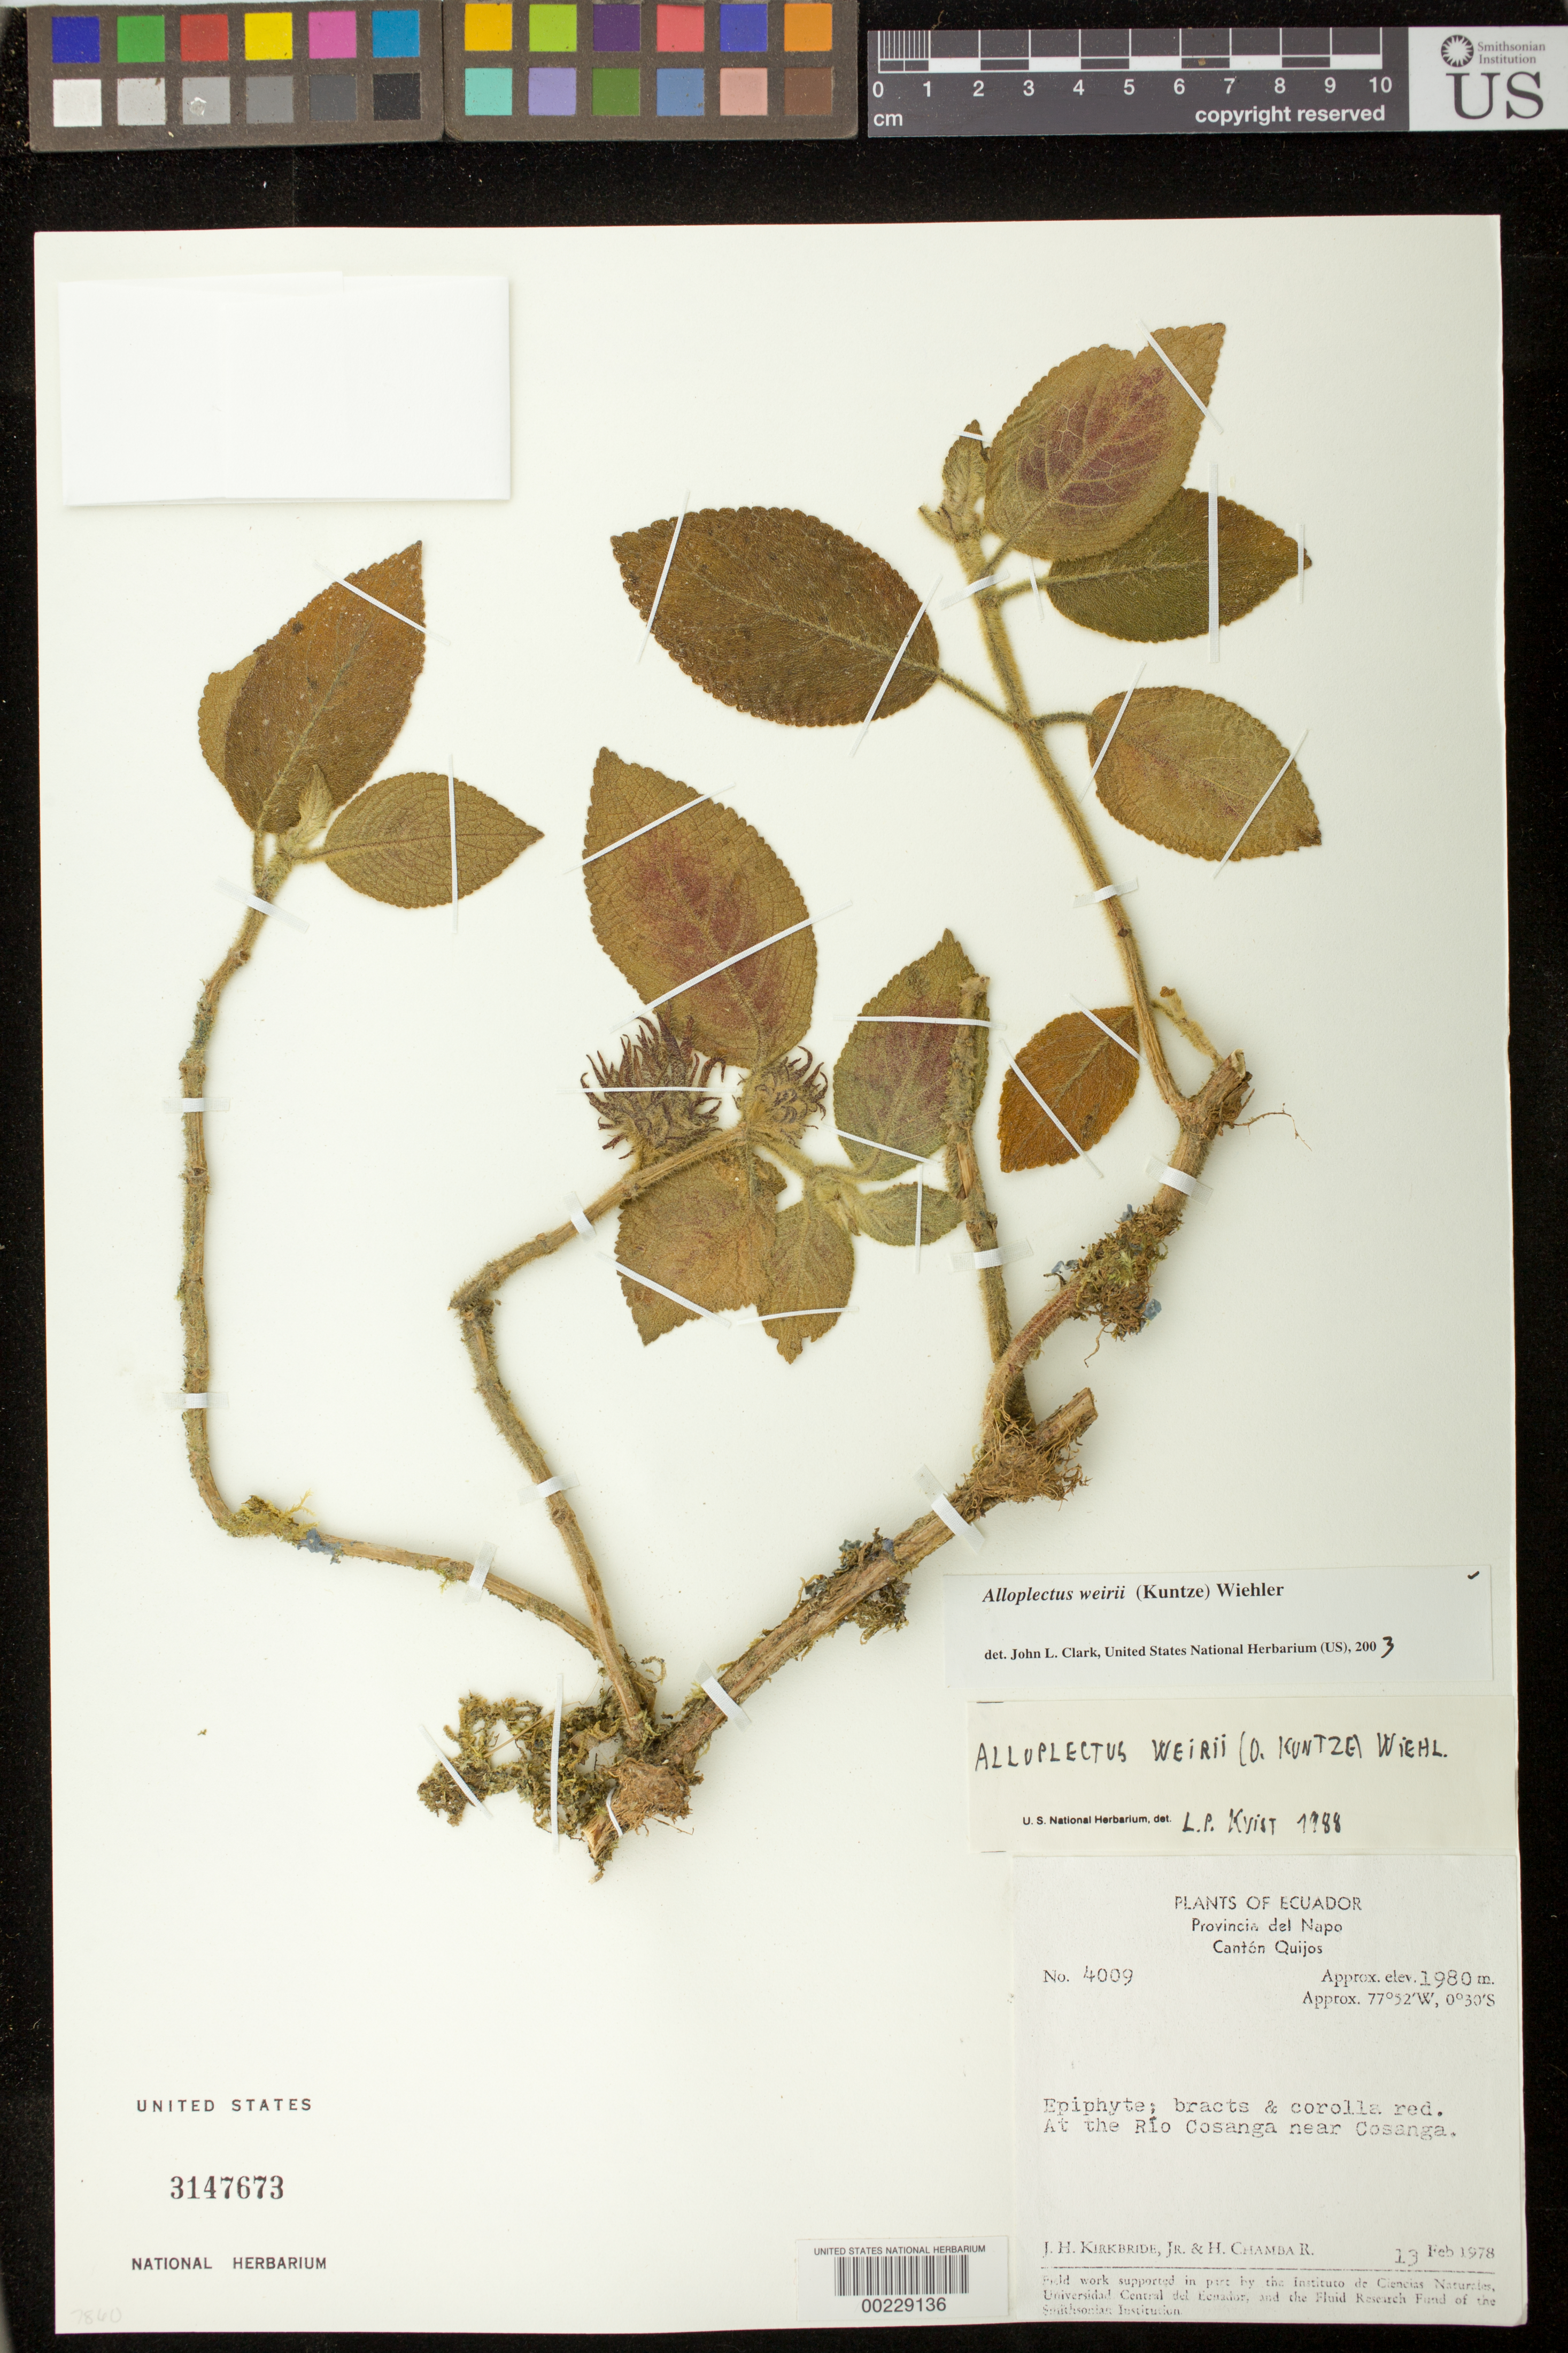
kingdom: Plantae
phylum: Tracheophyta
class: Magnoliopsida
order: Lamiales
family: Gesneriaceae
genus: Alloplectus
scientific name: Alloplectus weirii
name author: (Kuntze) Wiehler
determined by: Clark, J. L., (SEL), The Marie Selby Botanical Garden (UNITED STATES)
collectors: J. H. Kirkbride & H. Chambra-R.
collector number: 4009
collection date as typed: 13 Feb 1978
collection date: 1978-02-13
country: Ecuador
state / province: Napo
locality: Canton Quijos, at the Rio Cosanga near Cosanga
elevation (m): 1980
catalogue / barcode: US 3147673